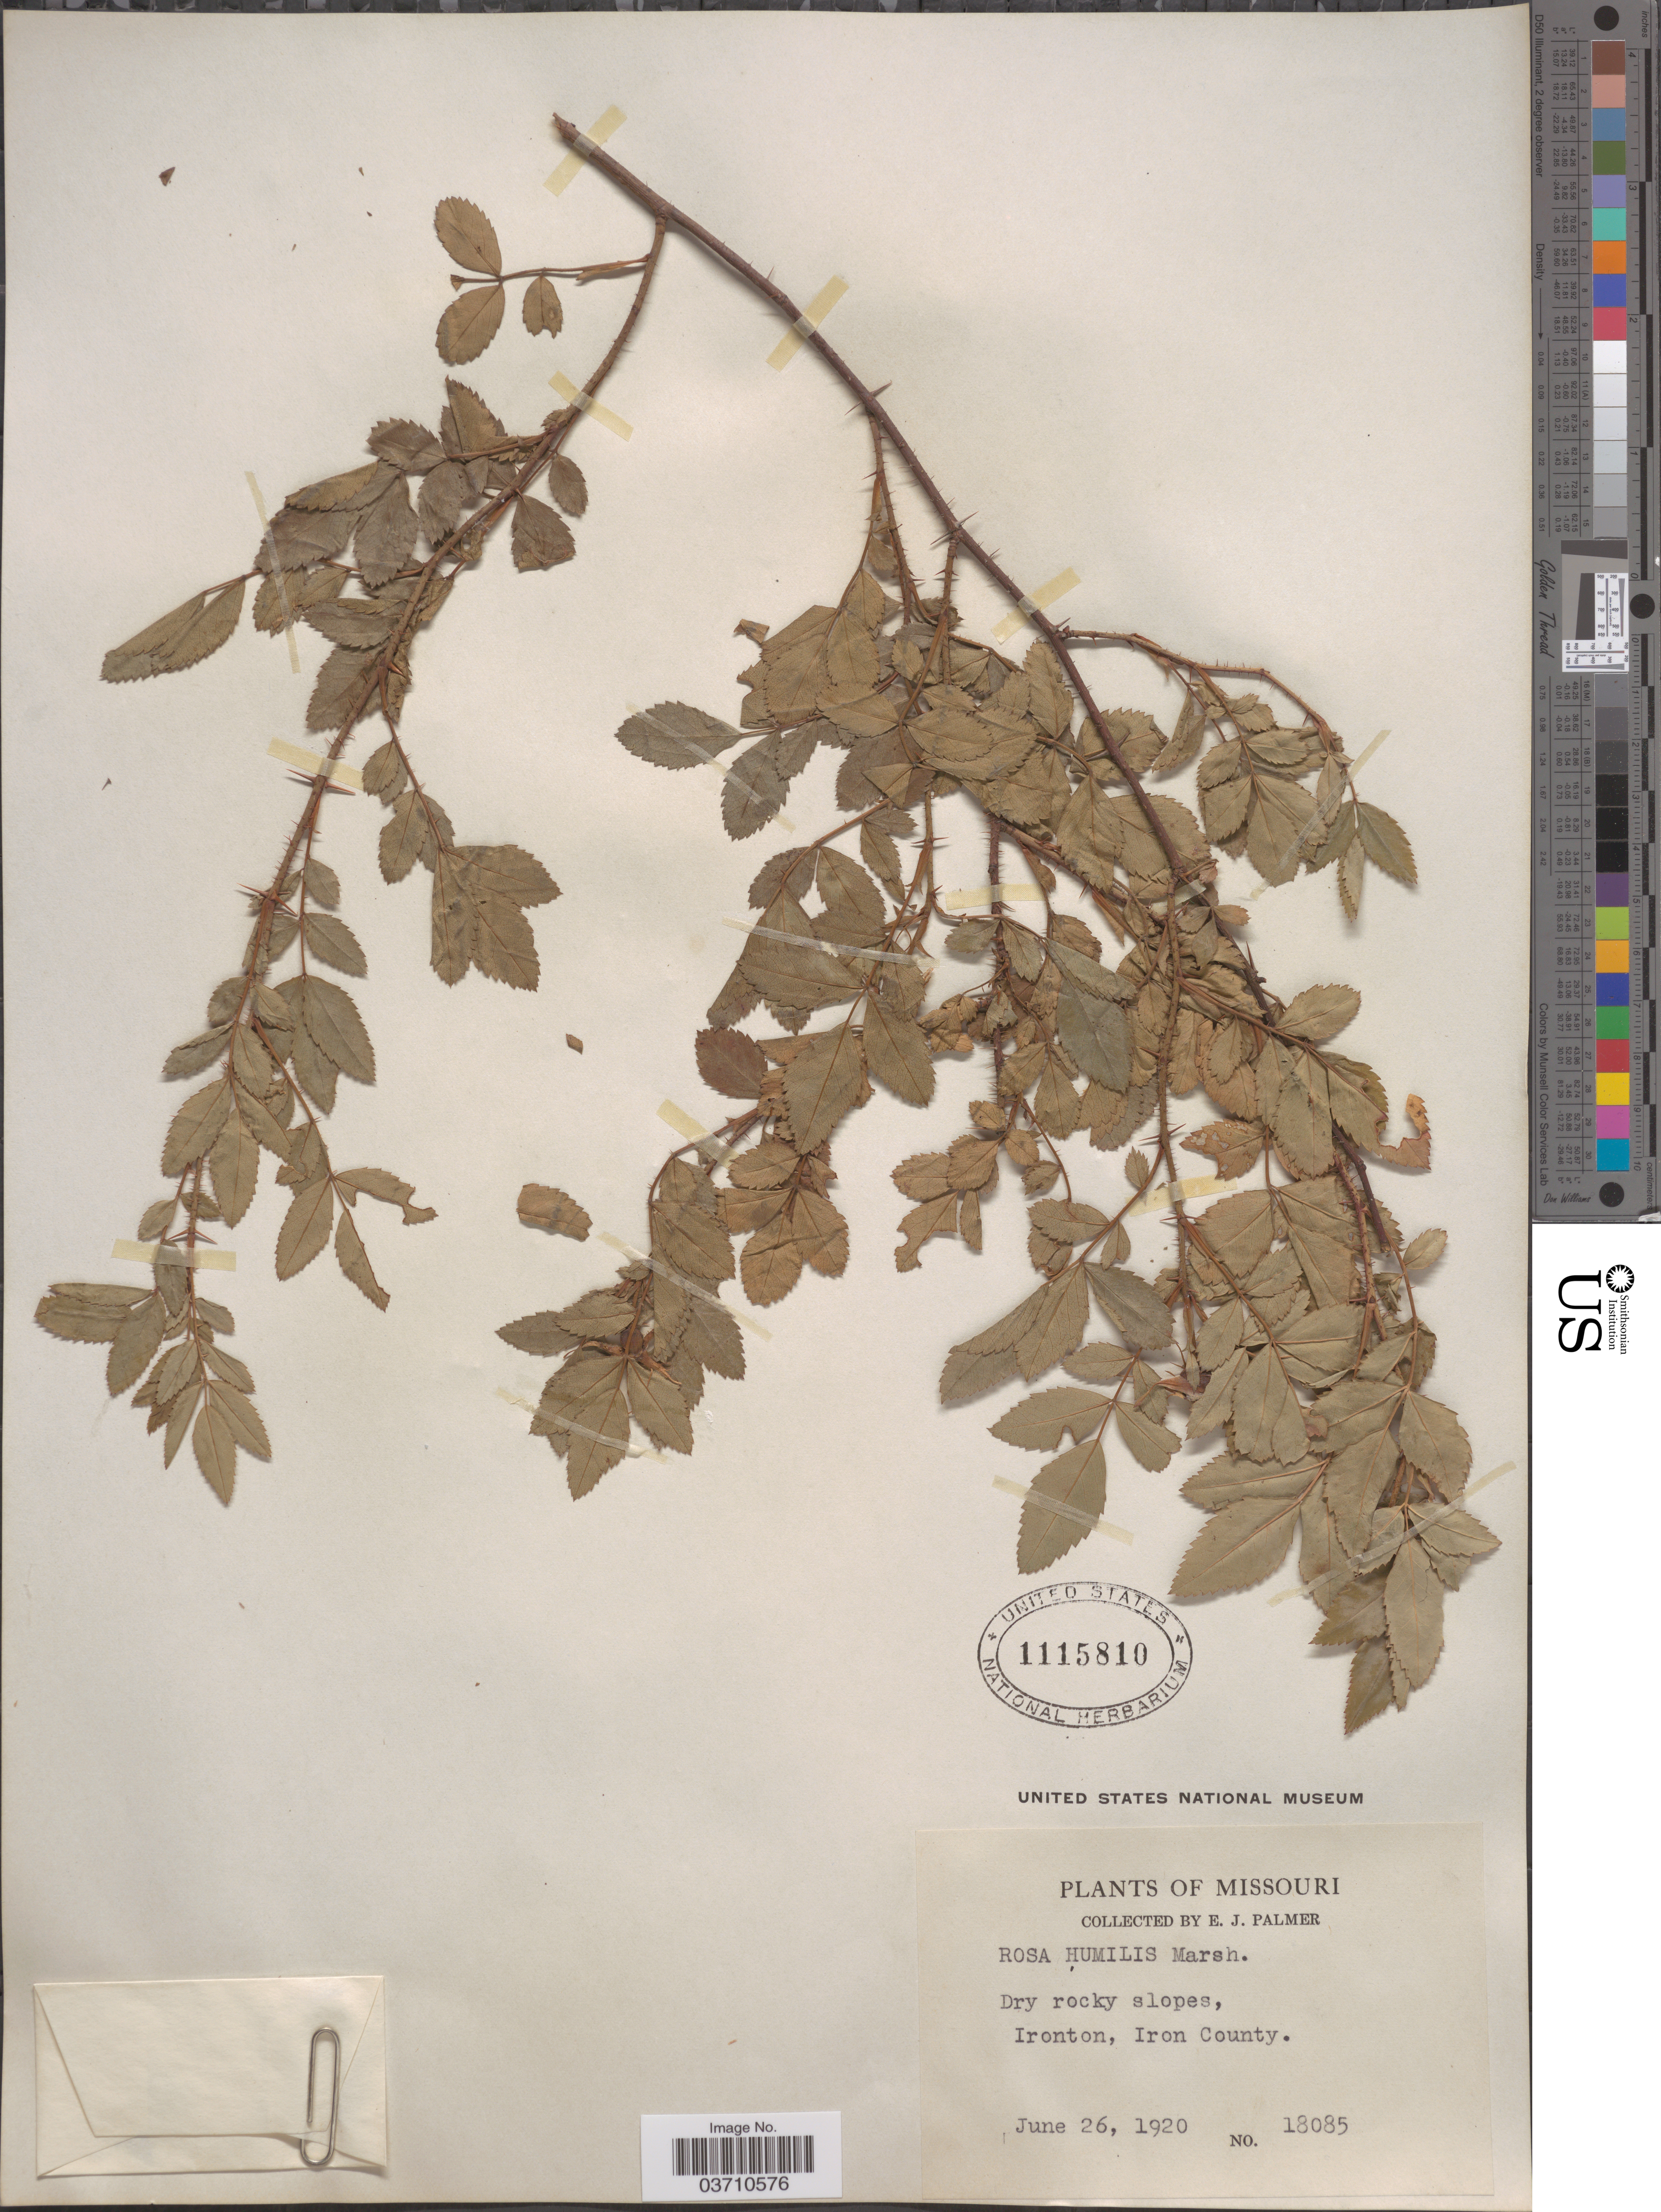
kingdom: Plantae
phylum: Tracheophyta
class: Magnoliopsida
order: Rosales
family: Rosaceae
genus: Rosa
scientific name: Rosa humilis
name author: Marshall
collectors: E. J. Palmer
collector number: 18085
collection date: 1920-06-26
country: United States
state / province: Missouri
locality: Ironton, Iron County.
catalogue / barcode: US 1115810